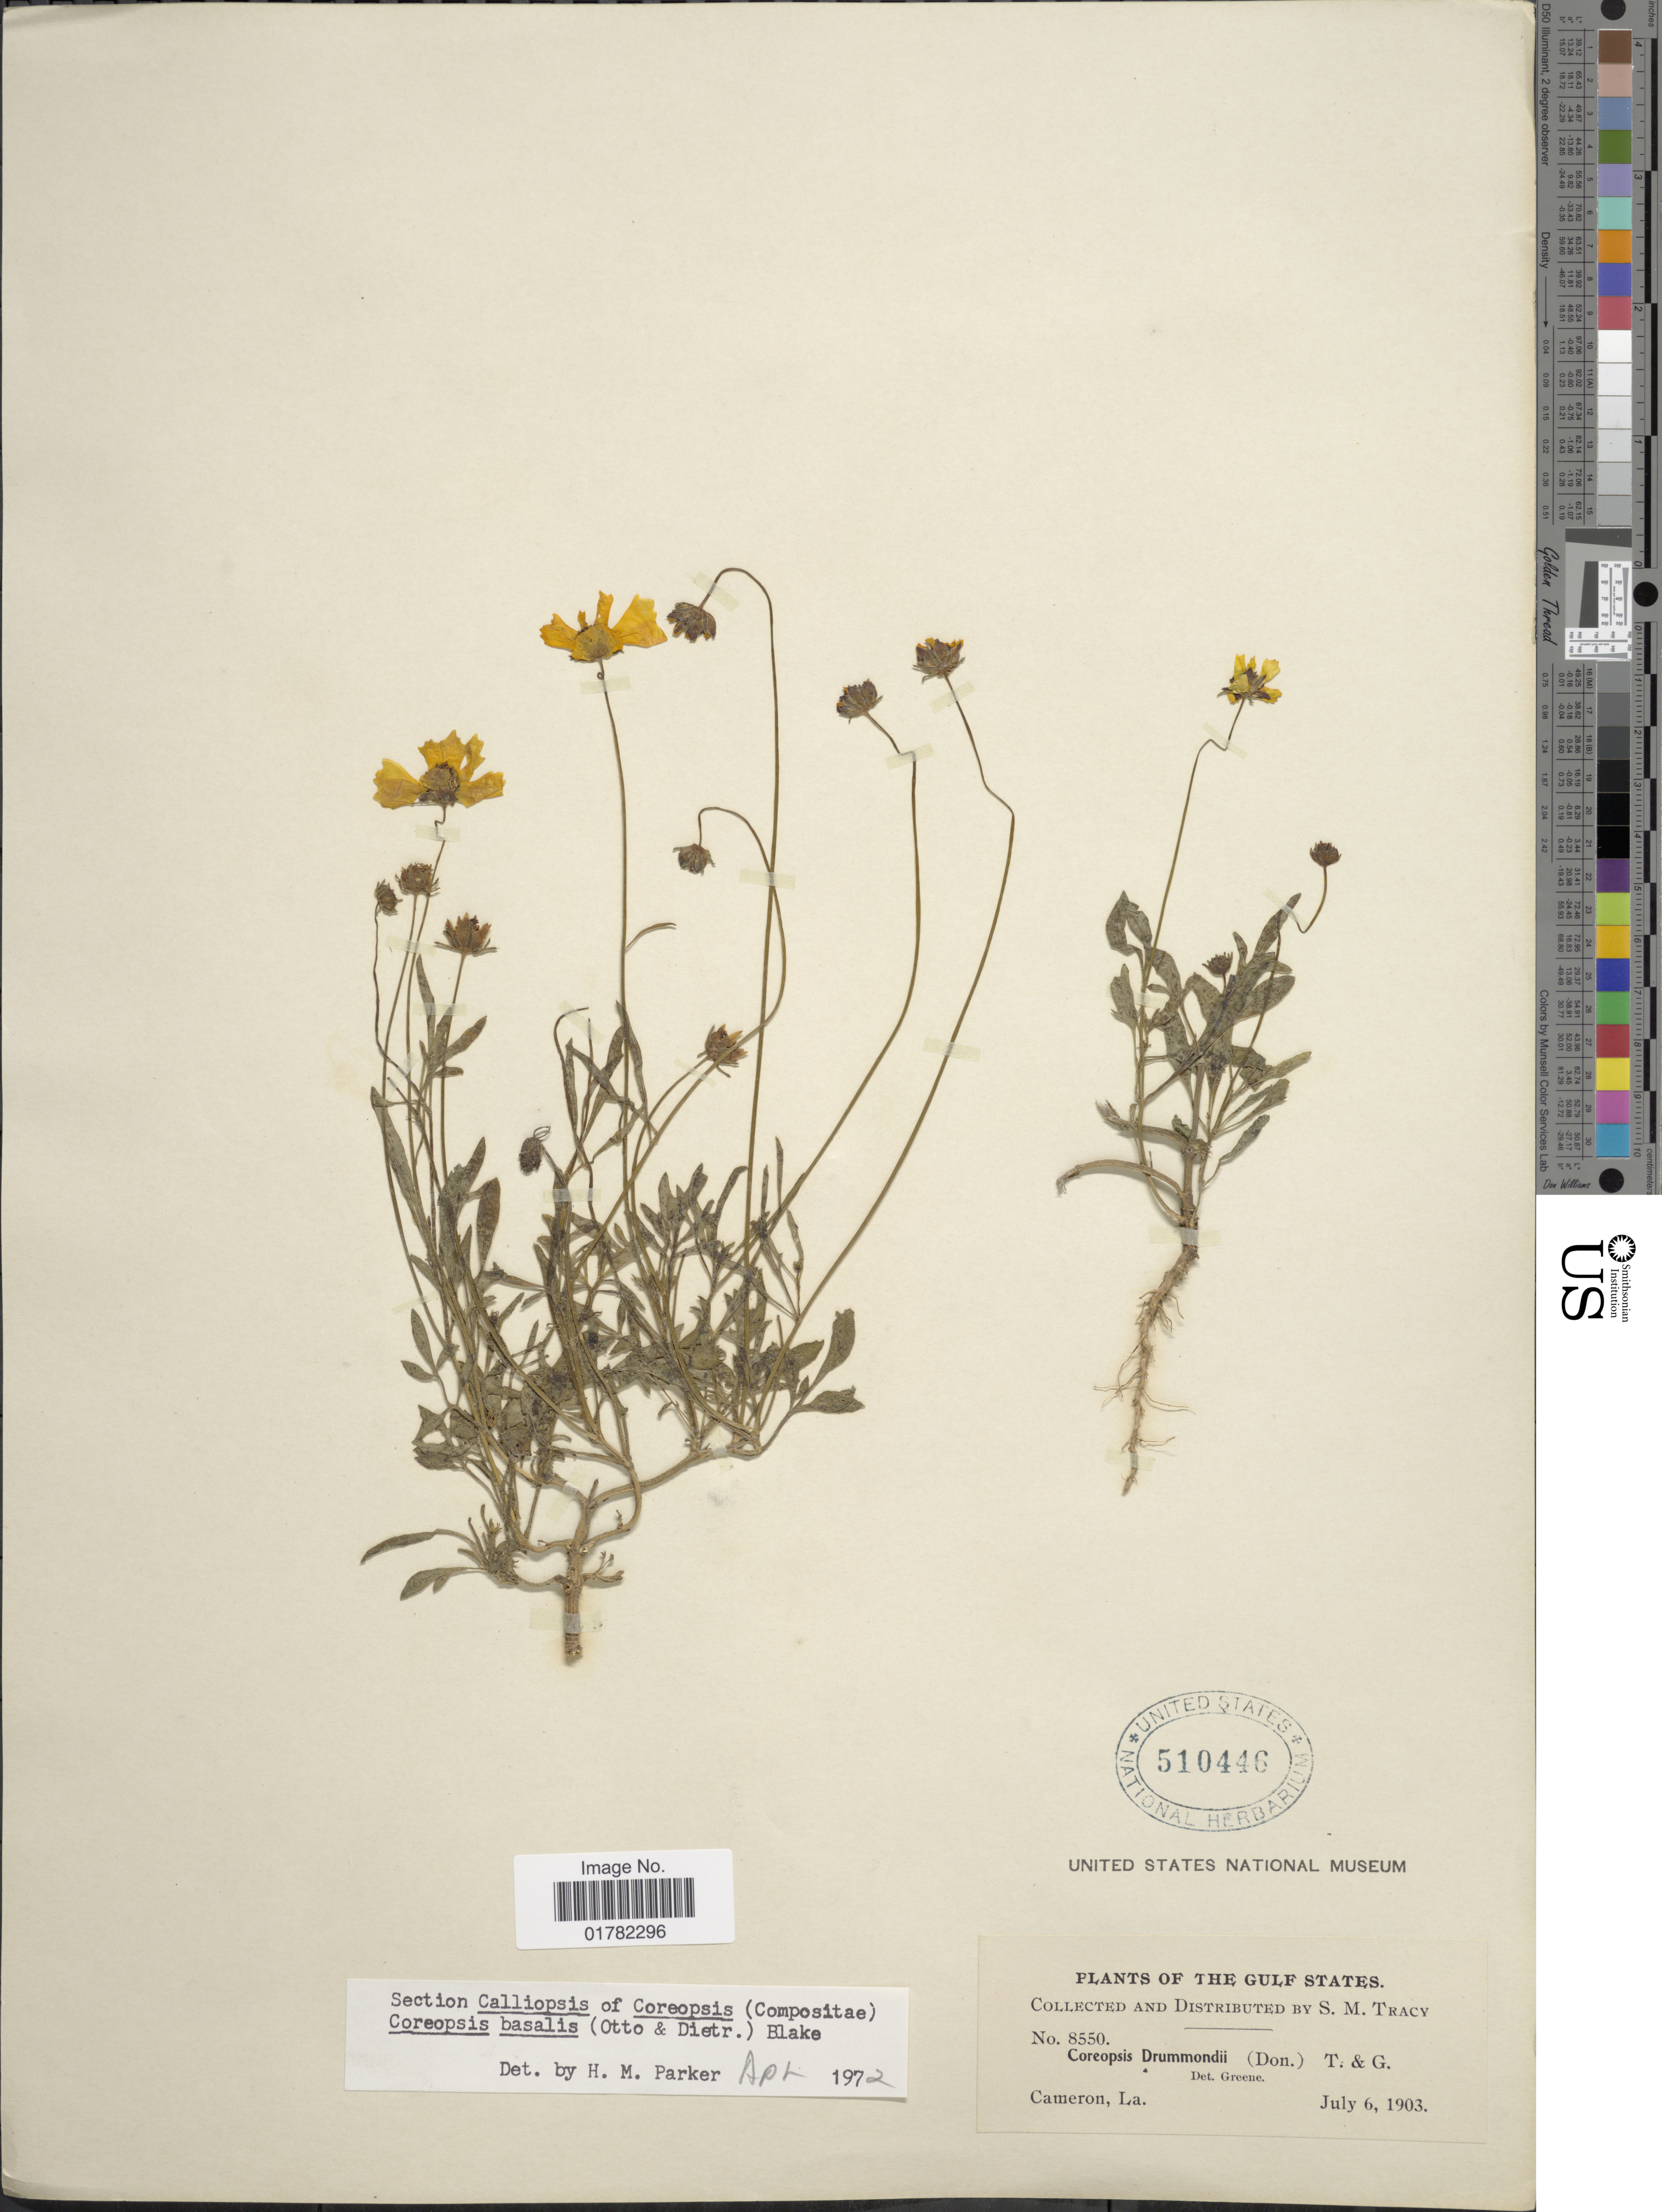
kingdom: Plantae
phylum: Tracheophyta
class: Magnoliopsida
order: Asterales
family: Asteraceae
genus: Coreopsis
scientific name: Coreopsis basalis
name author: S.F. Blake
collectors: S. M. Tracy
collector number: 8550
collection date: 1903-07-06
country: United States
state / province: Louisiana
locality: Gulf States, Cameron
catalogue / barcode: US 510446